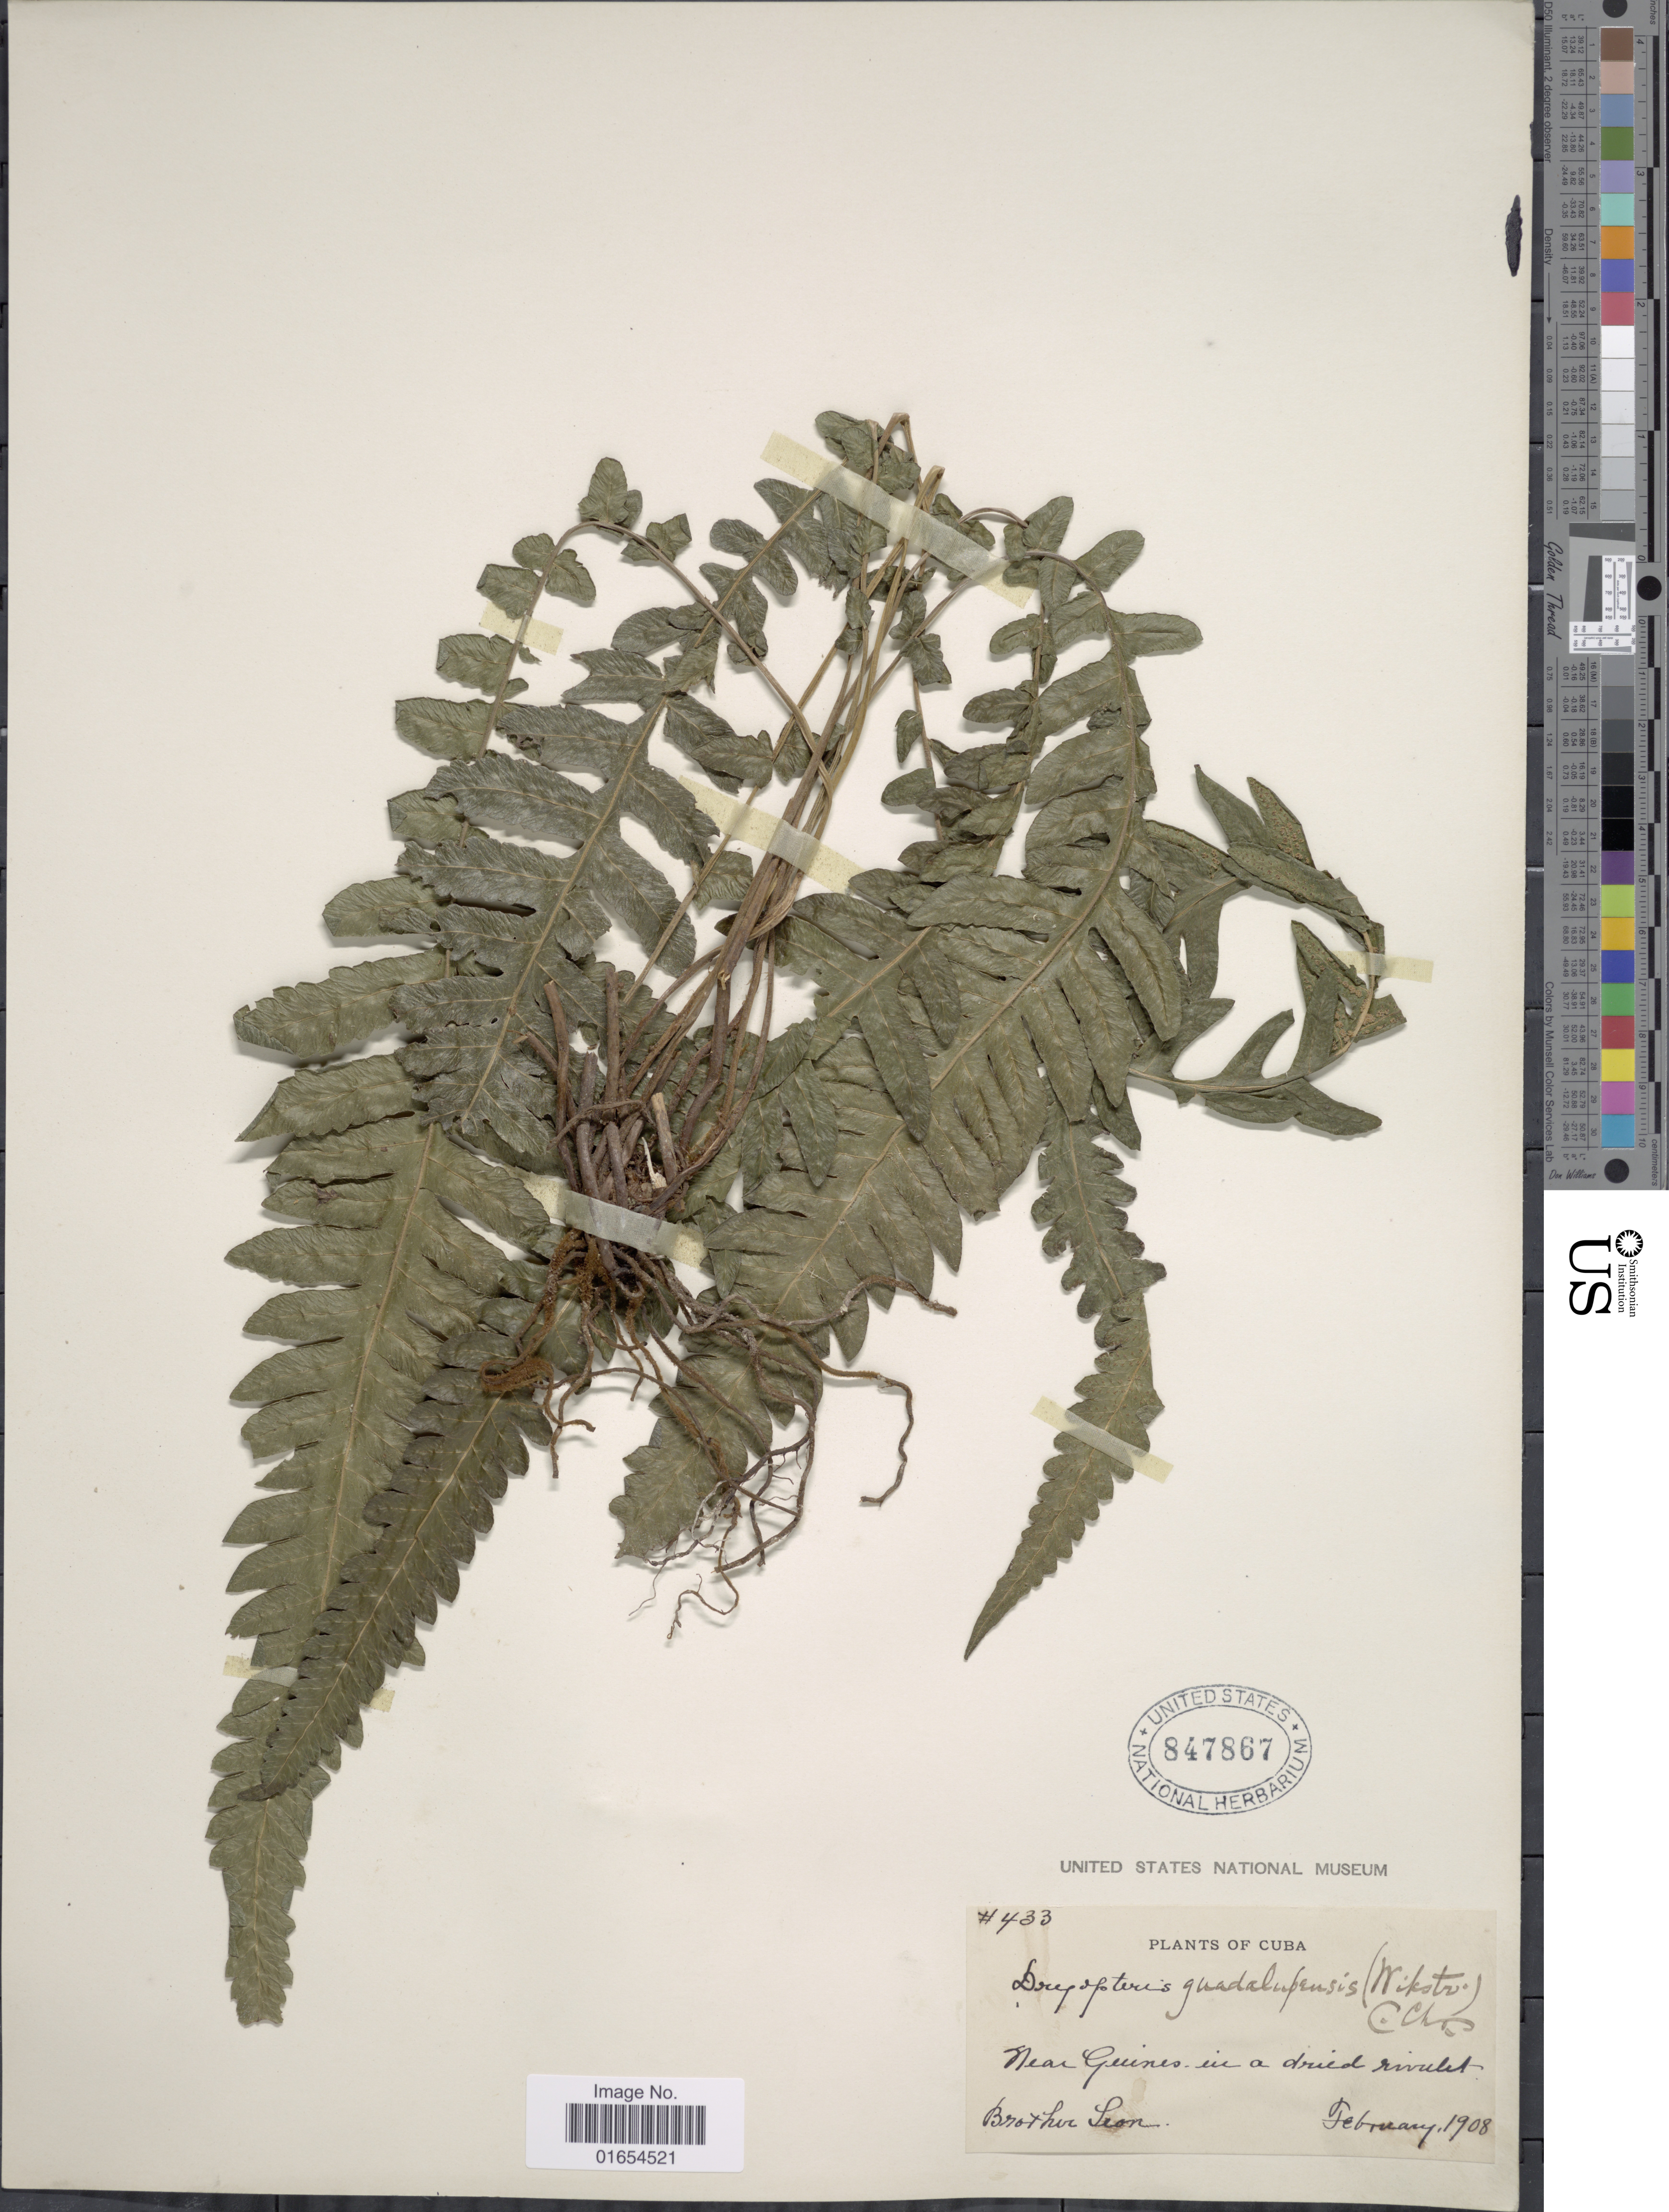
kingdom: Plantae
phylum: Tracheophyta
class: Polypodiopsida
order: Polypodiales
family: Thelypteridaceae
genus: Goniopteris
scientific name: Goniopteris guadelupensis (Wikstr.) comb. nov., ined 2015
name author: (Wikstr.)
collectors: Bro. León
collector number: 433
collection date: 1908-02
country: Cuba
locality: Near Guines in a dried rivulet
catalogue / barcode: US 847867